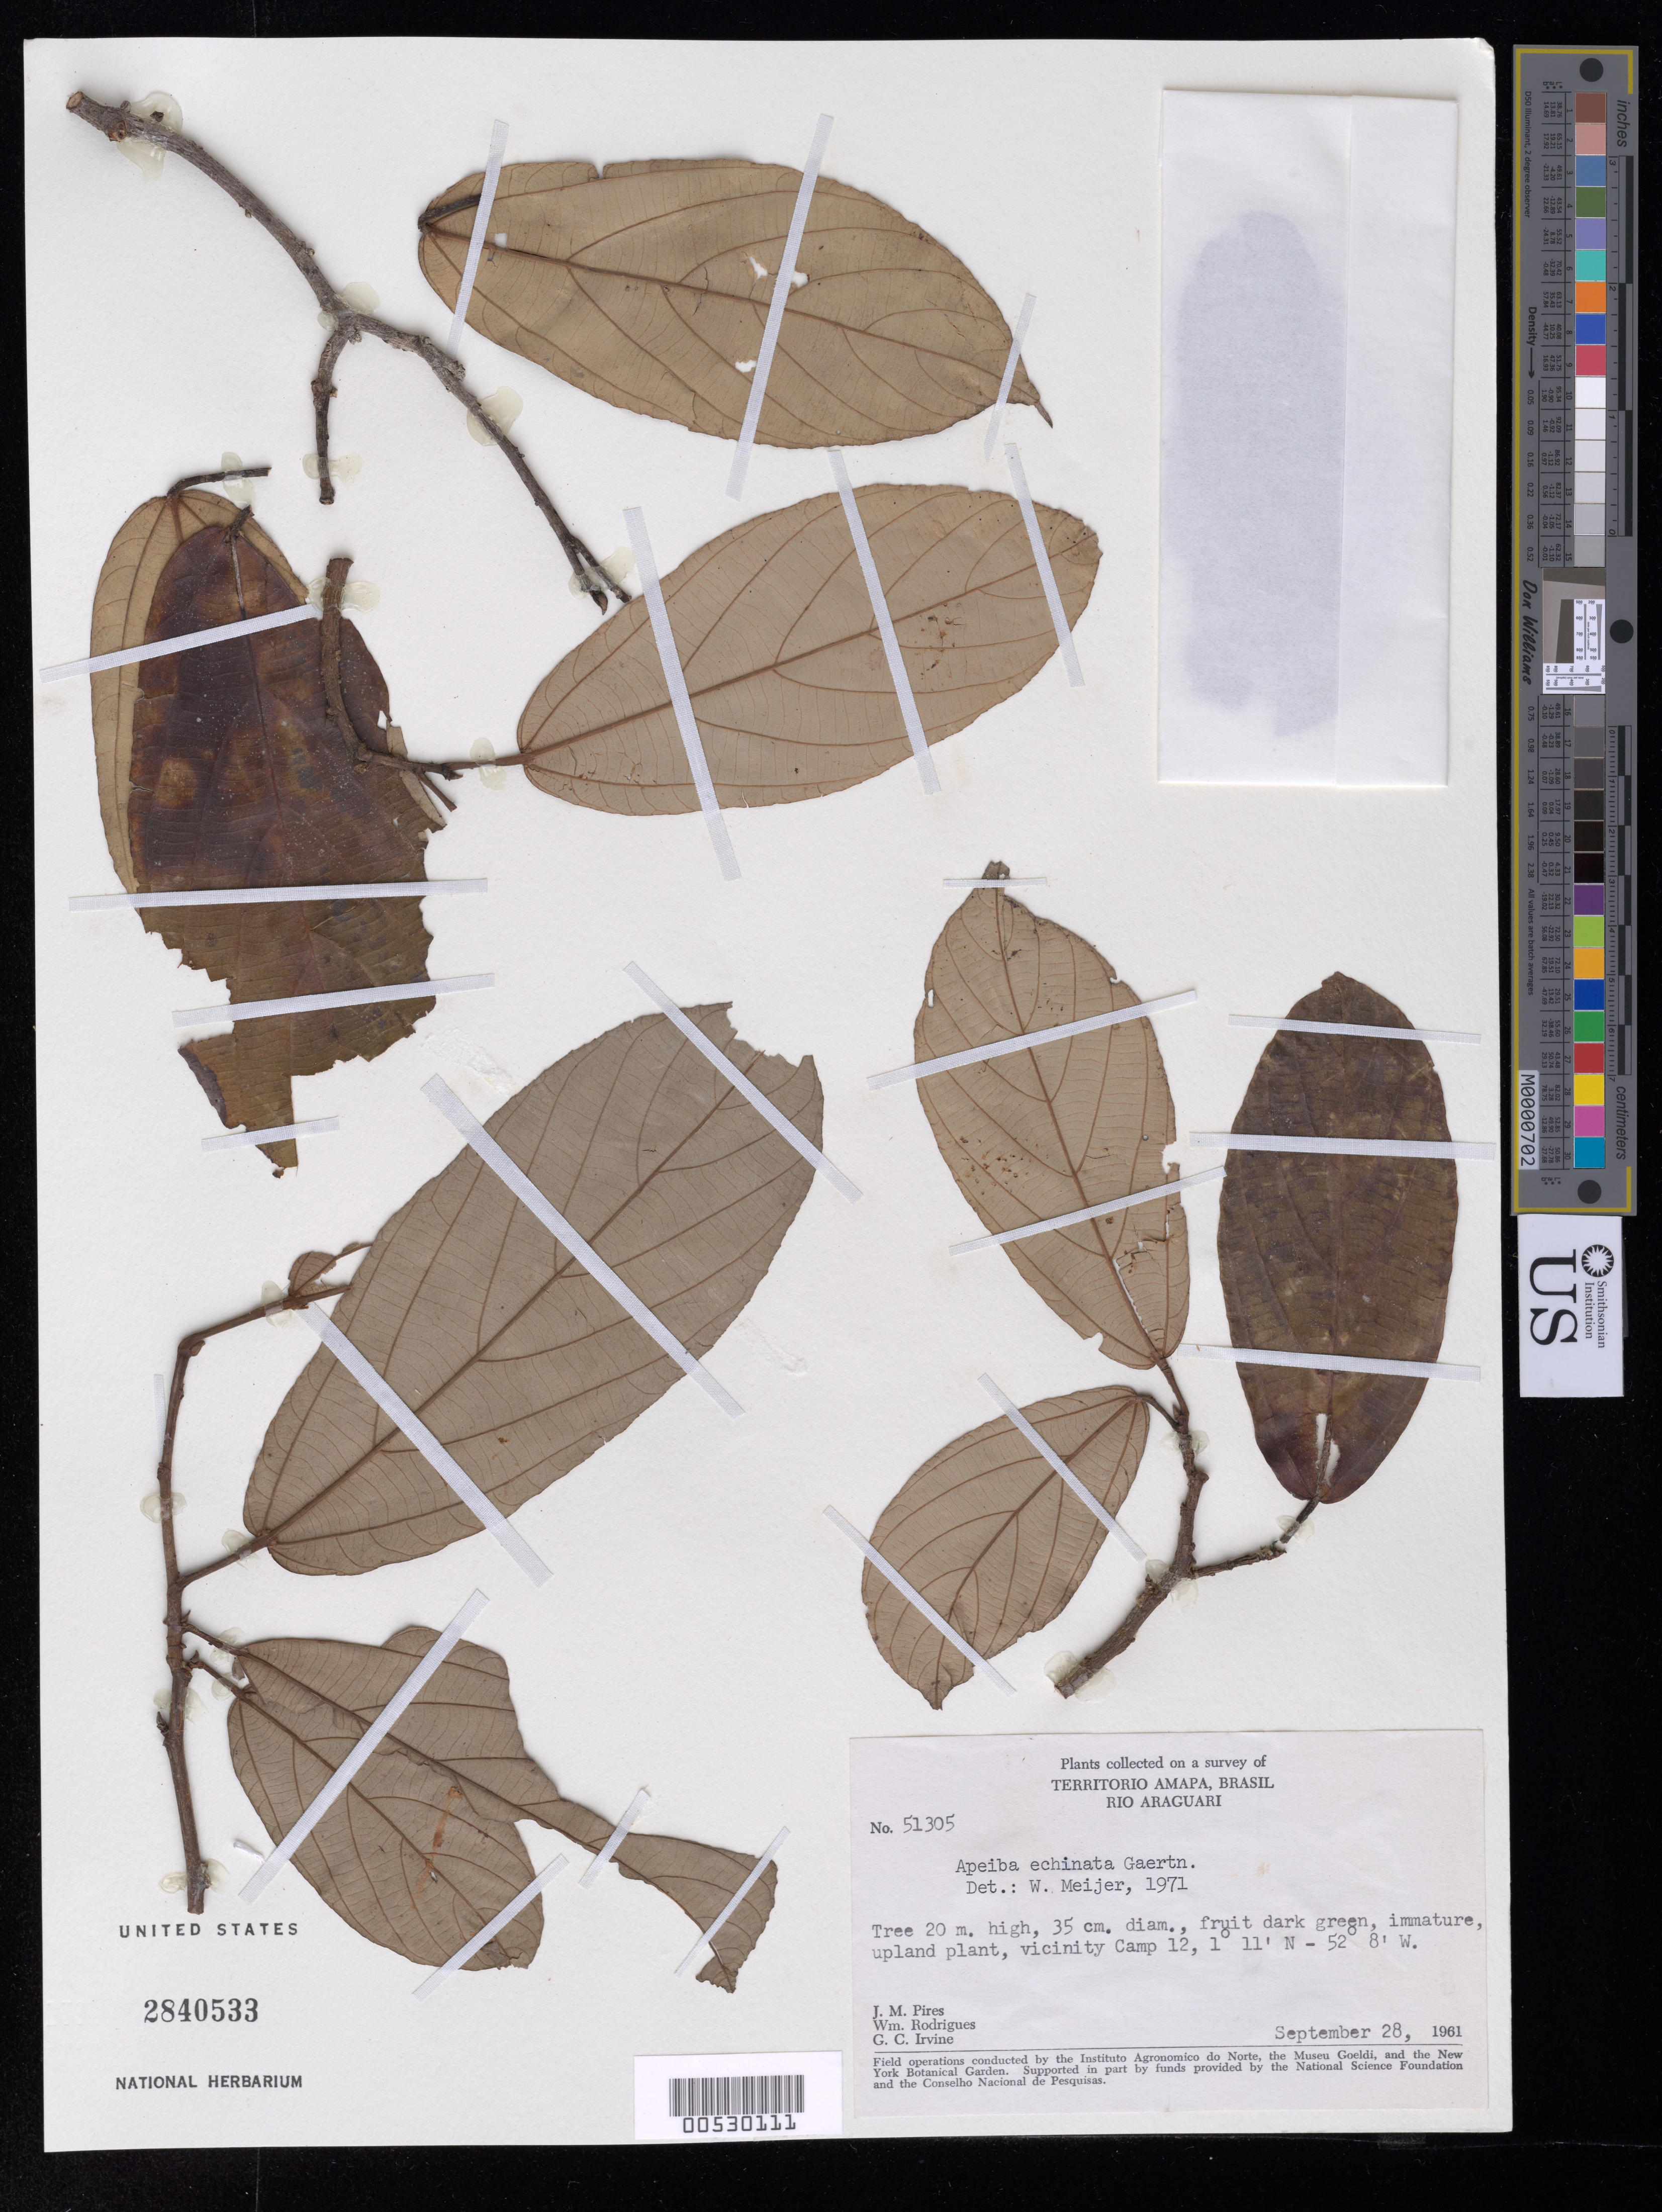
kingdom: Plantae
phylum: Tracheophyta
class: Magnoliopsida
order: Malvales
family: Malvaceae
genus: Apeiba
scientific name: Apeiba echinata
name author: Gaertn.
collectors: J. M. Pires, W. A. Rodrigues & G. Irvine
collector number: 51305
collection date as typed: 28 Sep 1961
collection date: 1961-09-28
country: Brazil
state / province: Amapá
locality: Rio Araguari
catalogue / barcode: US 2840533